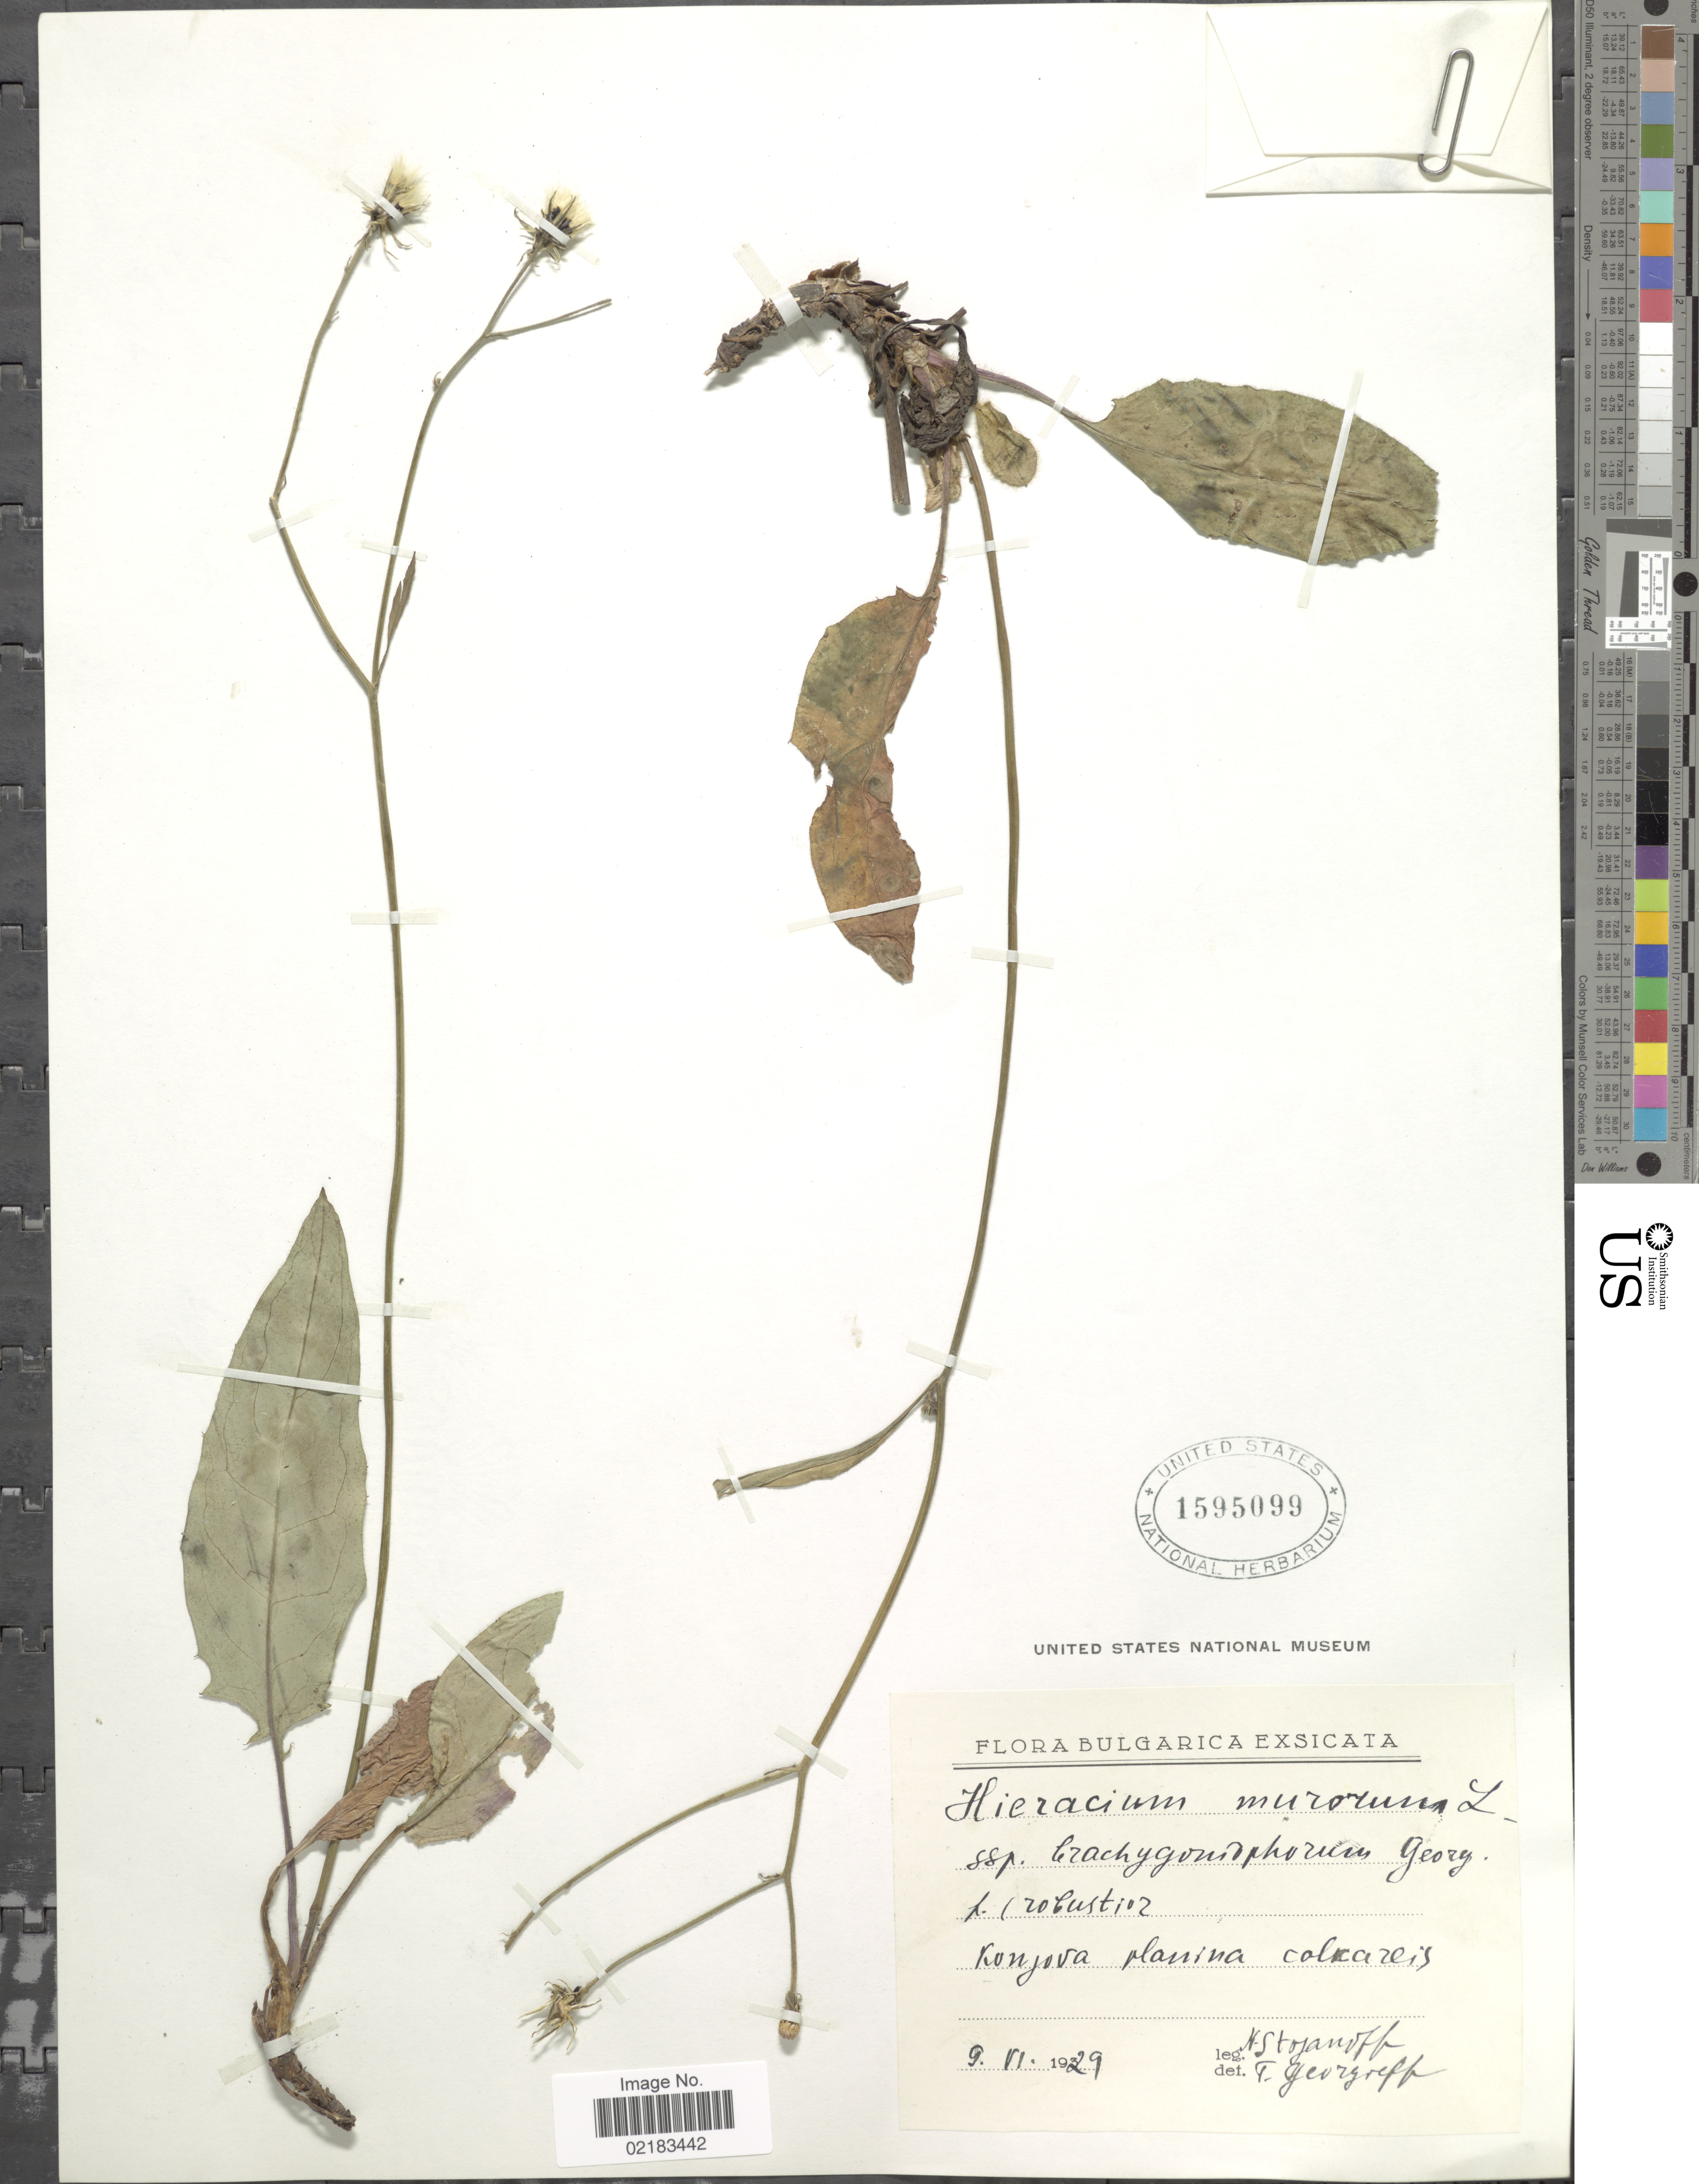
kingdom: Plantae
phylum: Tracheophyta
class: Magnoliopsida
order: Asterales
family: Asteraceae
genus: Hieracium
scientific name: Hieracium murorum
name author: L.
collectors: N. Stojanoff & T. Georgieff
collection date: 1929-06-09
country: Bulgaria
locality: Bulgarica, Konjova planina colcareis [interpreted]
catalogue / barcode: US 1595099